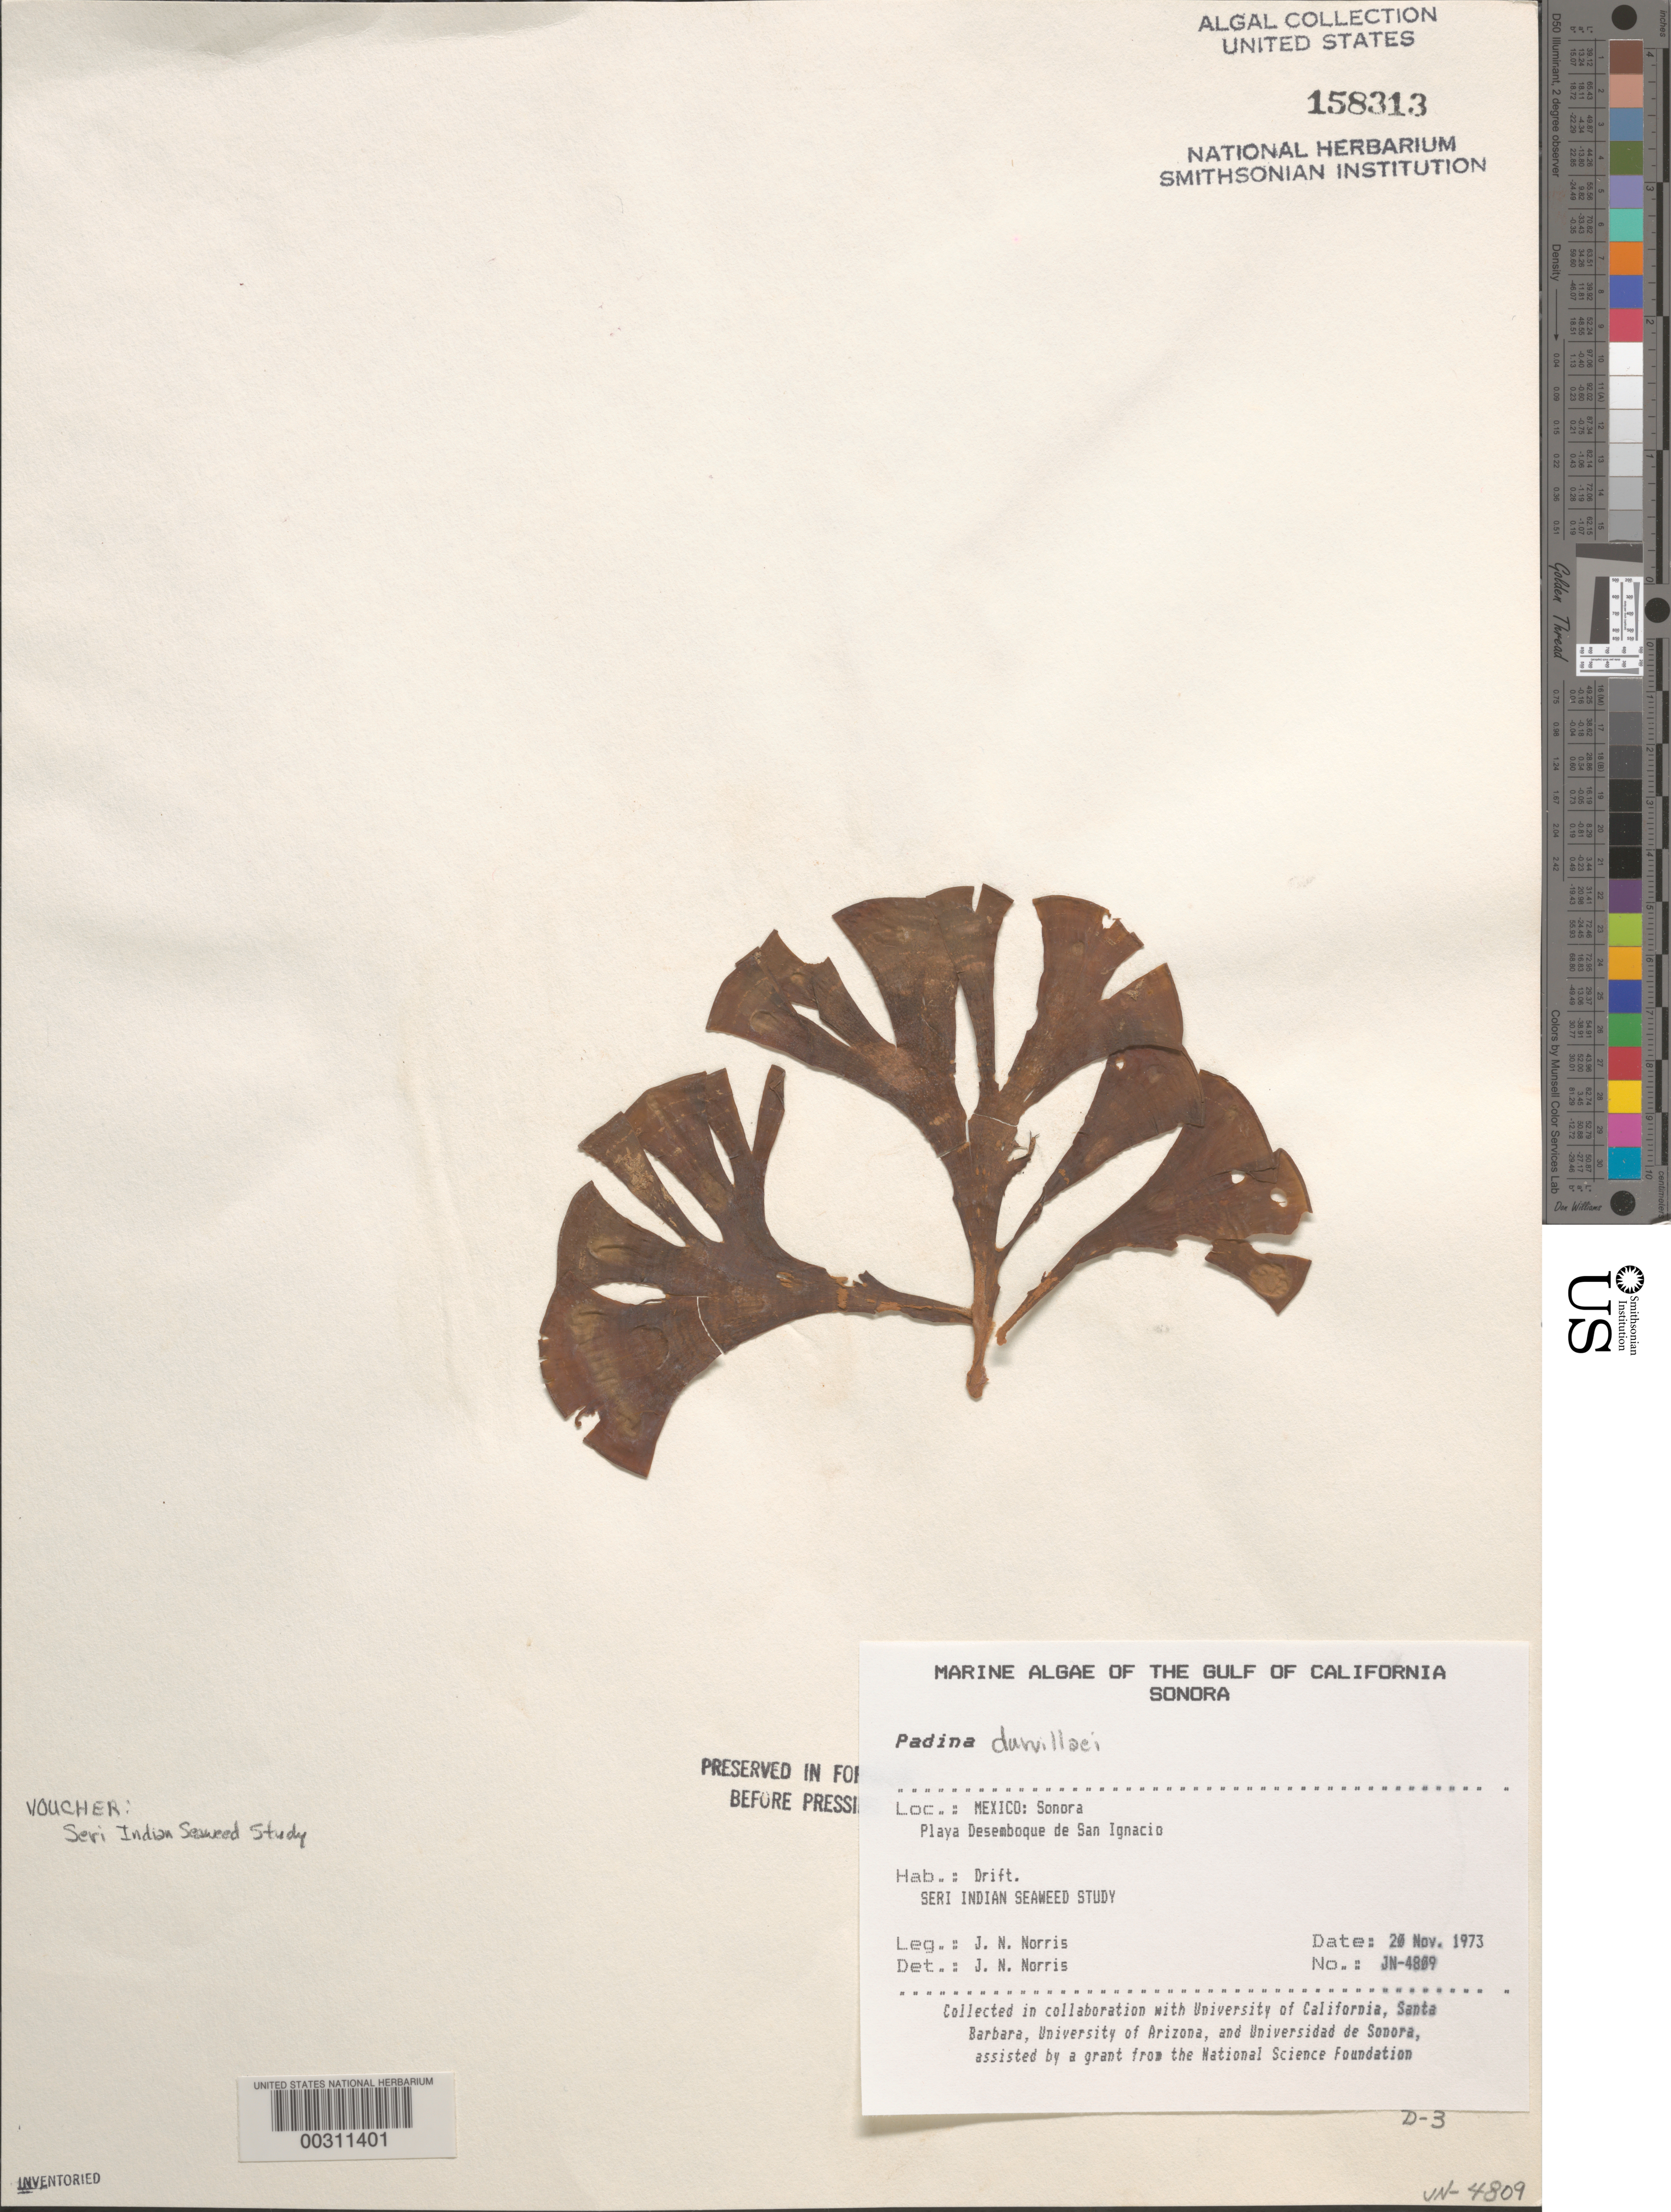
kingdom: Chromista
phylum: Ochrophyta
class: Phaeophyceae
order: Dictyotales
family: Dictyotaceae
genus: Padina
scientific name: Padina durvillaei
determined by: Norris, James N.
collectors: J. N. Norris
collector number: JN-4809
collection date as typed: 20 Nov 1973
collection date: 1973-11-20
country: Mexico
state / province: Sonora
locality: Playa Desemboque de San Ignacio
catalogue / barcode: US 158313